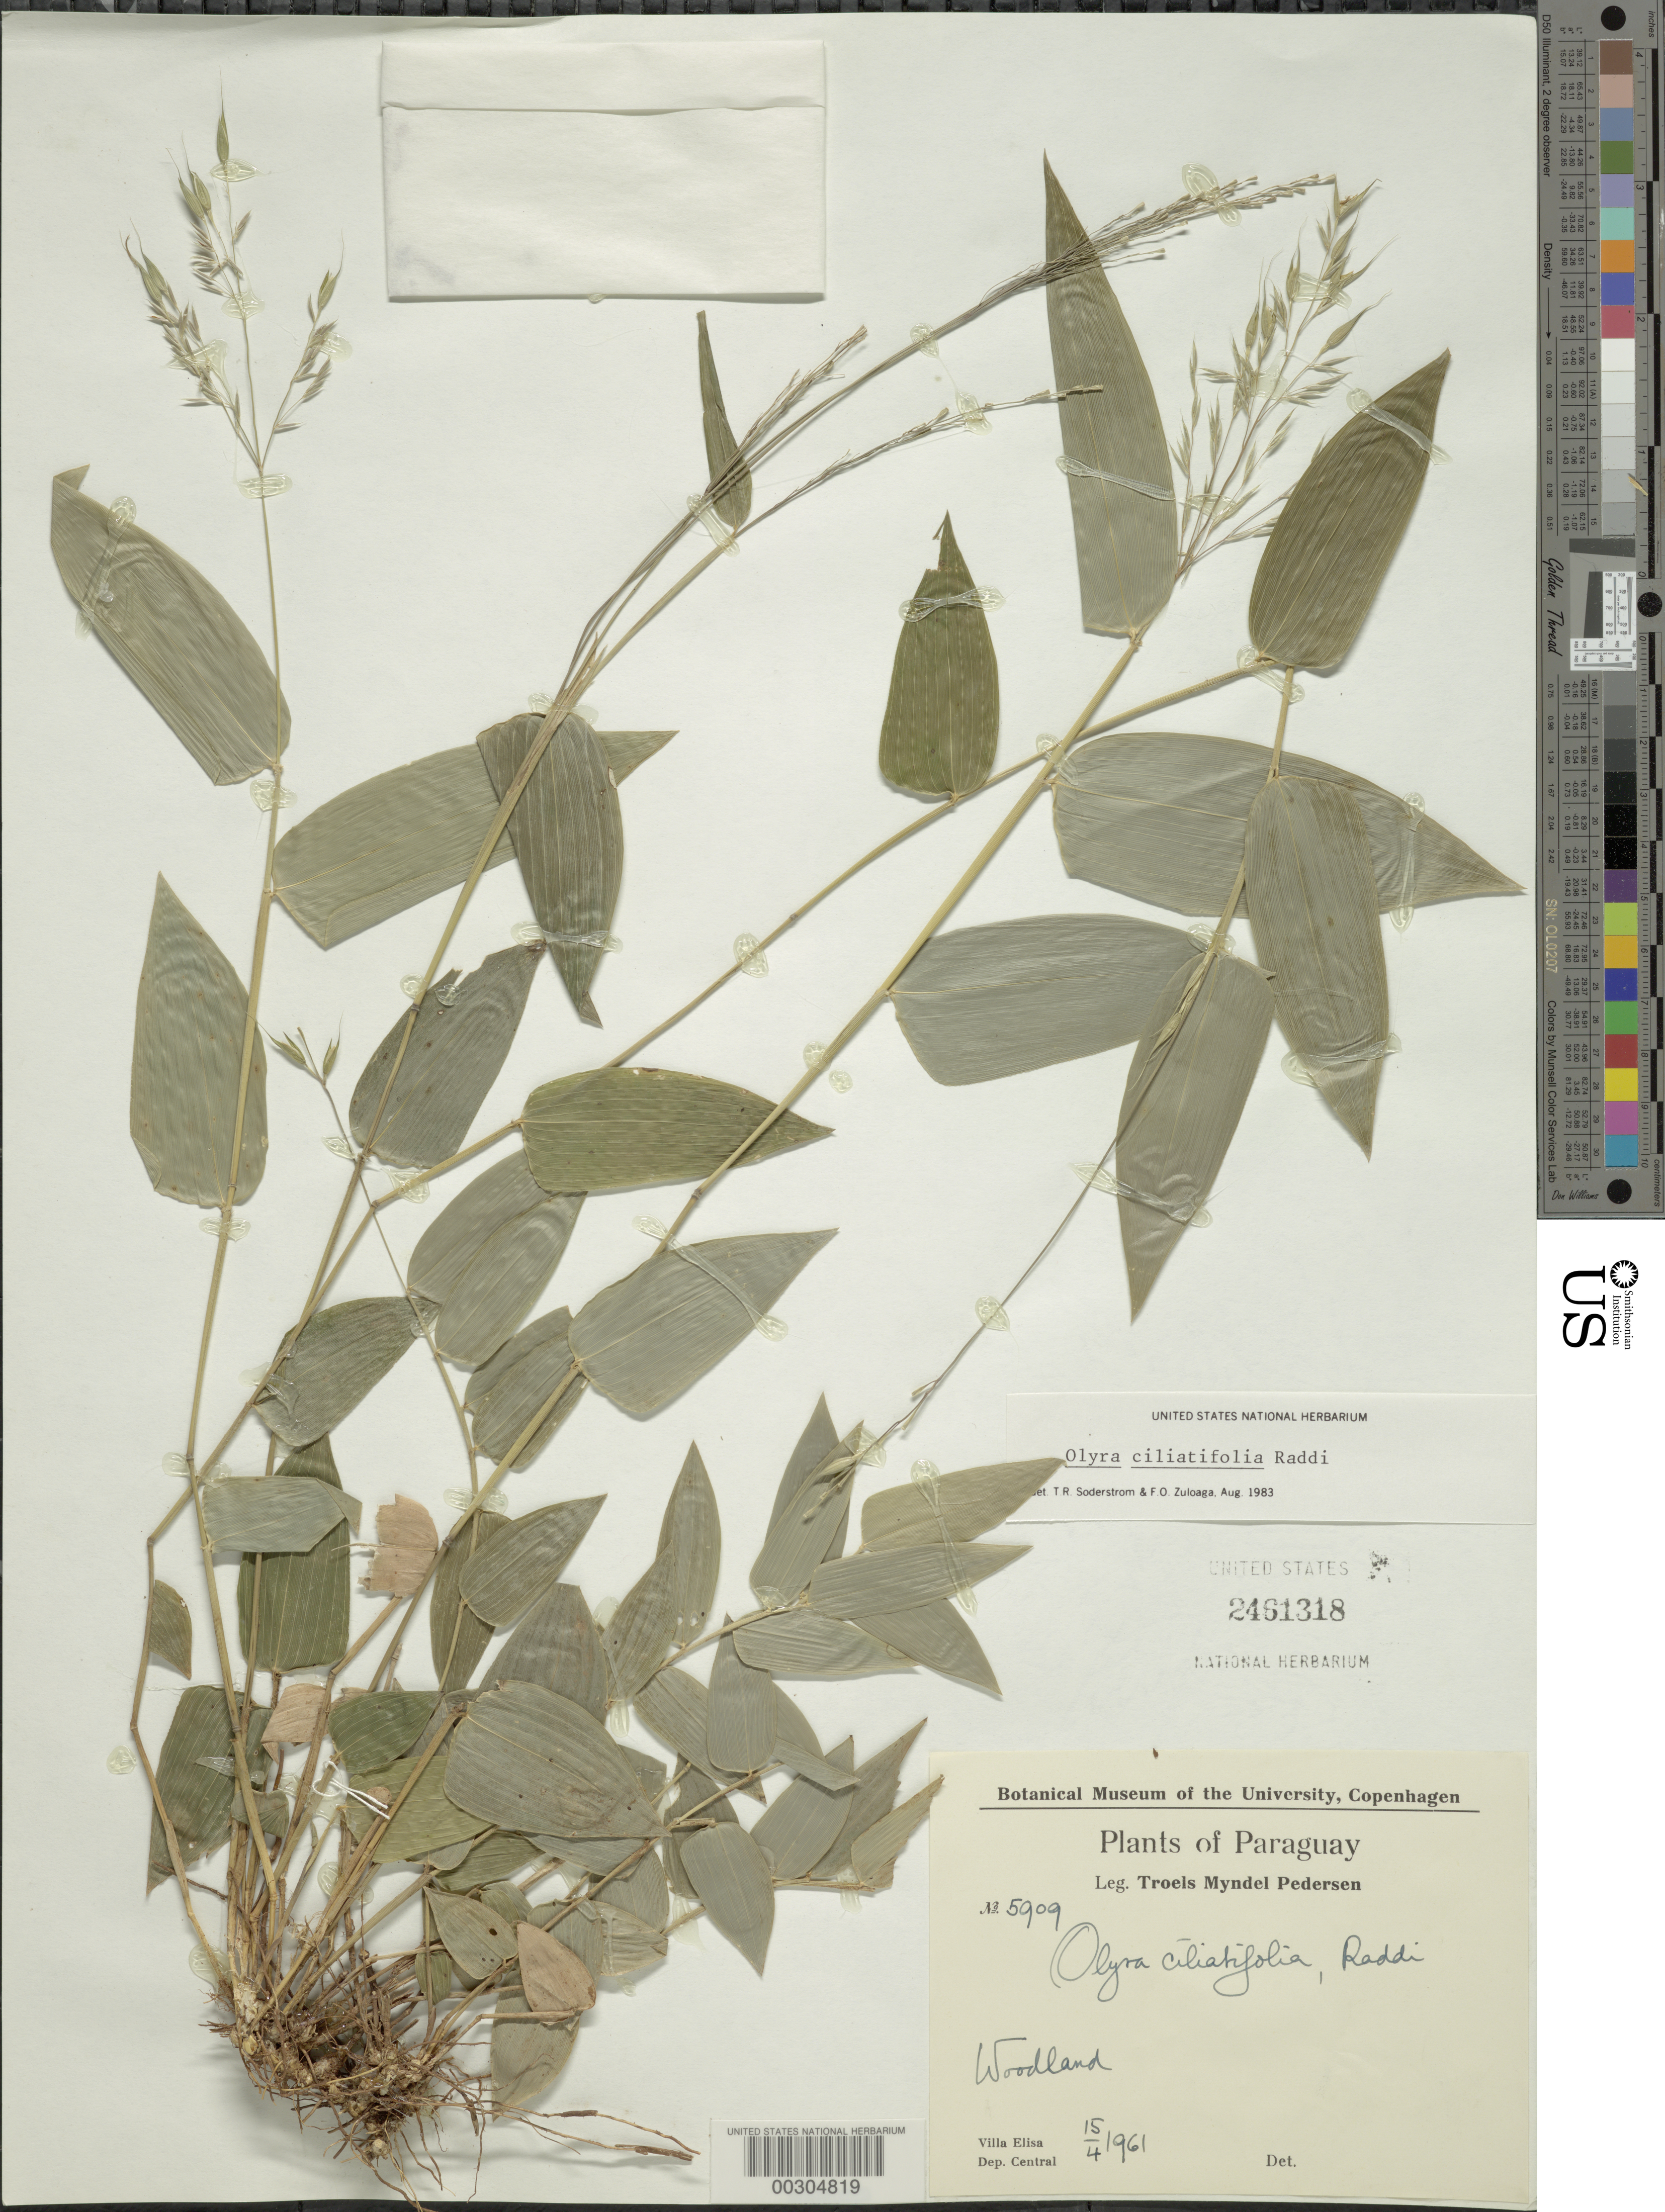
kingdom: Plantae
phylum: Tracheophyta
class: Liliopsida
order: Poales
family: Poaceae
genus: Olyra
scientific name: Olyra ciliatifolia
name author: Raddi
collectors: T. M. Pedersen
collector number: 5909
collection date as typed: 15 Apr 1961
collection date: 1961-04-15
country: Paraguay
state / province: Central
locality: Villa elisa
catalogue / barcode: US 2461318